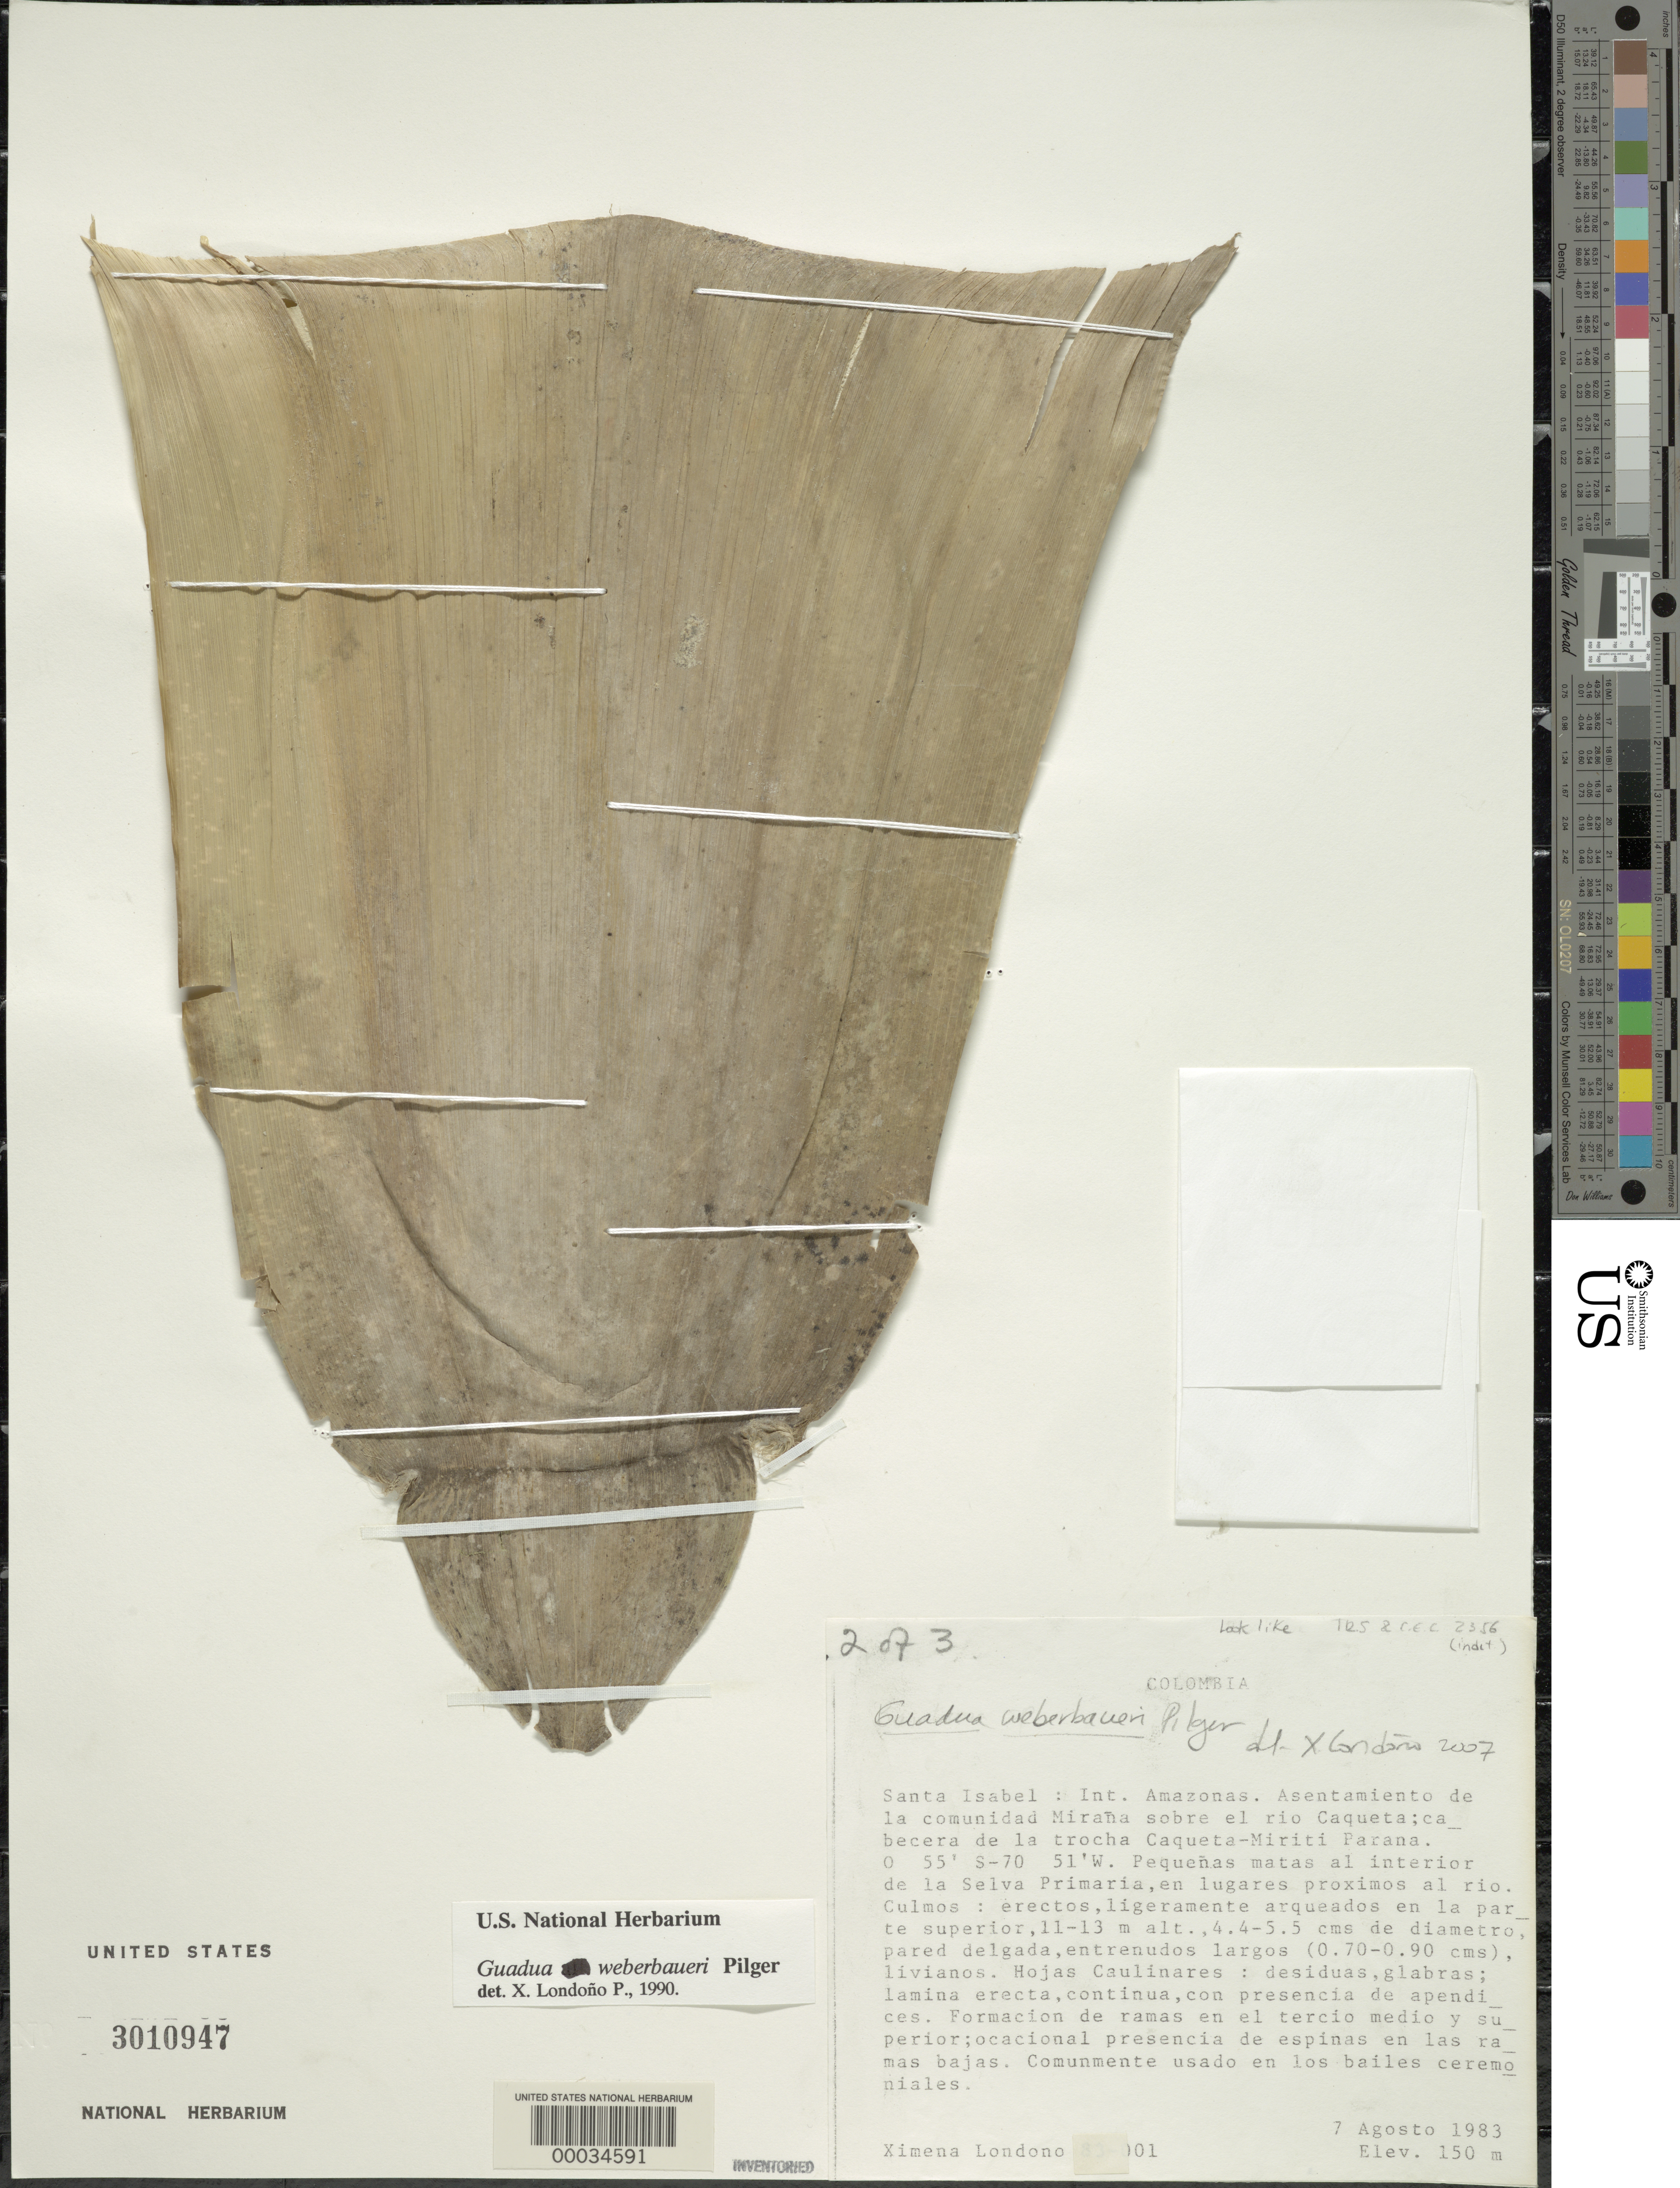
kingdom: Plantae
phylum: Tracheophyta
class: Liliopsida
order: Poales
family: Poaceae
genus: Guadua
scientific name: Guadua weberbaueri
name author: Pilg.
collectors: X. Londoño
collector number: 83-001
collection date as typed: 07 Aug 1983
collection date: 1983-08-07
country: Colombia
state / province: Amazônas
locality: Santa Isabel: settlement of Miranda above the Rio Caqueta; head of the Trail Caqueta-Miriti Parana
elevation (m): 150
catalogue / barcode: US 3010947